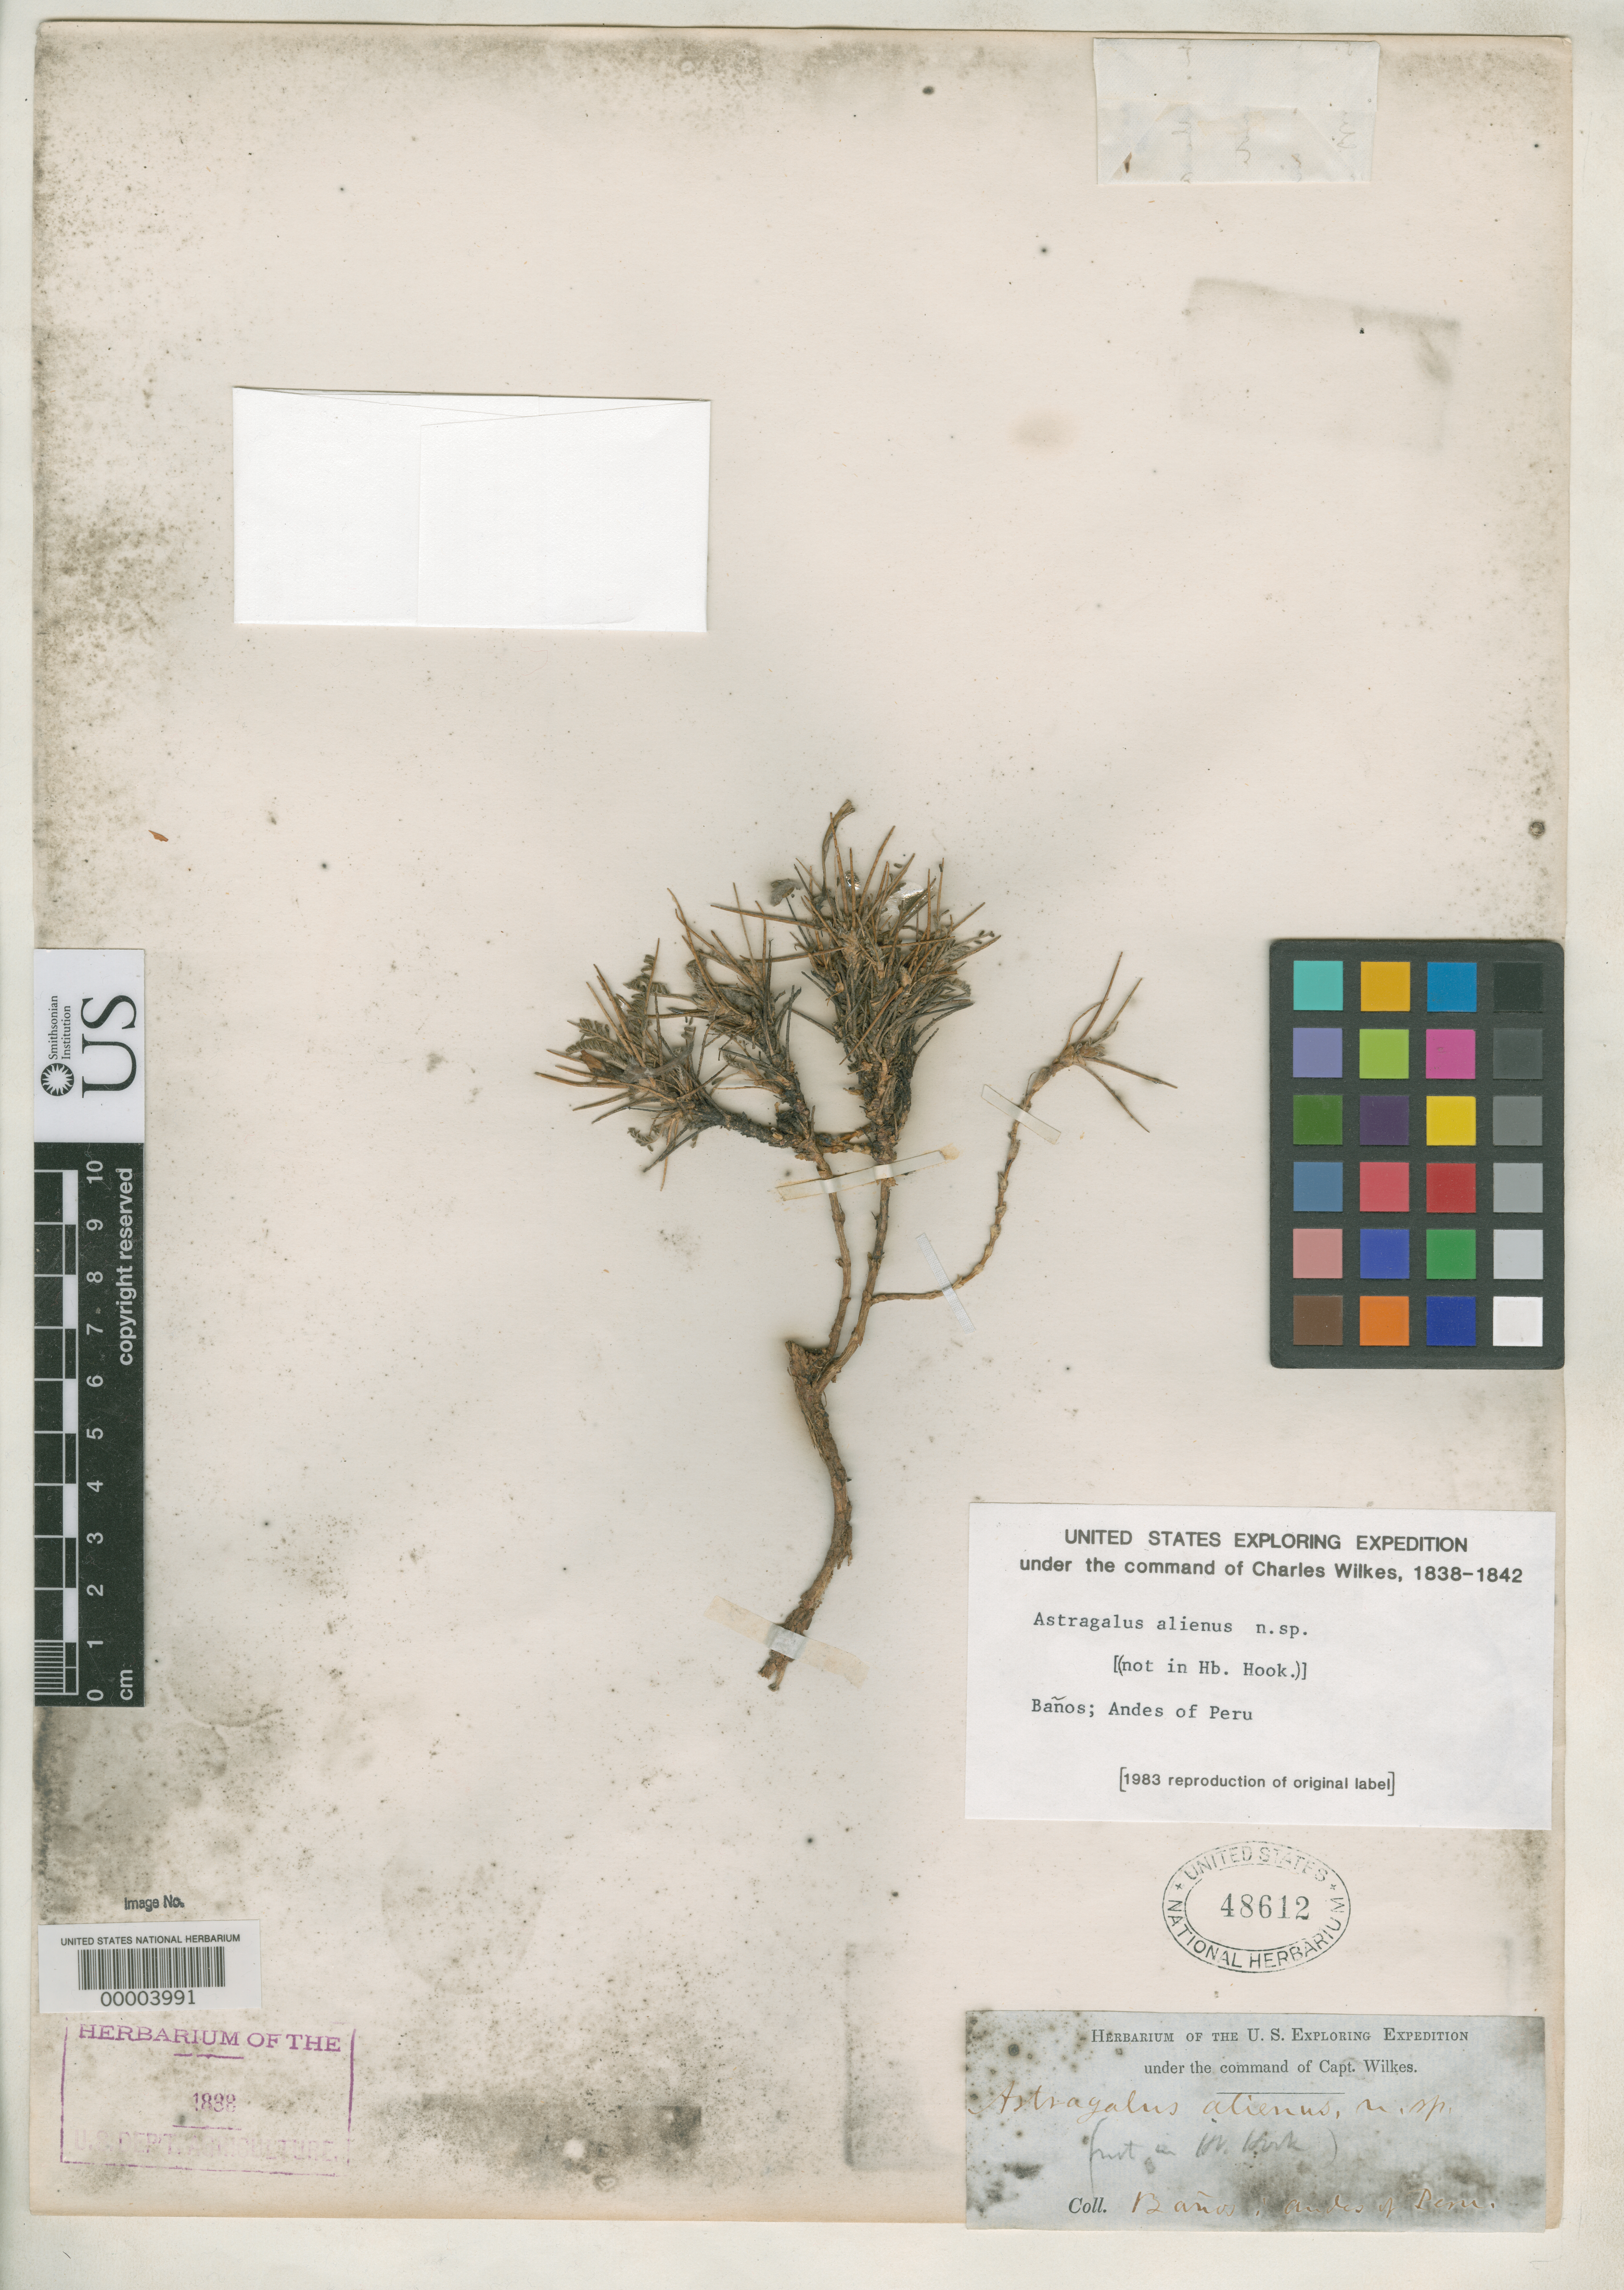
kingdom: Plantae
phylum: Tracheophyta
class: Magnoliopsida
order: Fabales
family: Fabaceae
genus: Astragalus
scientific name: Astragalus alienus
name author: A. Gray in Wilkes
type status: Holotype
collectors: Wilkes Explor. Exped.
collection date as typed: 1838 to -- --- 1842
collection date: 1838/1842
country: Peru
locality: Andes Mountains, Baños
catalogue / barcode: US 48612